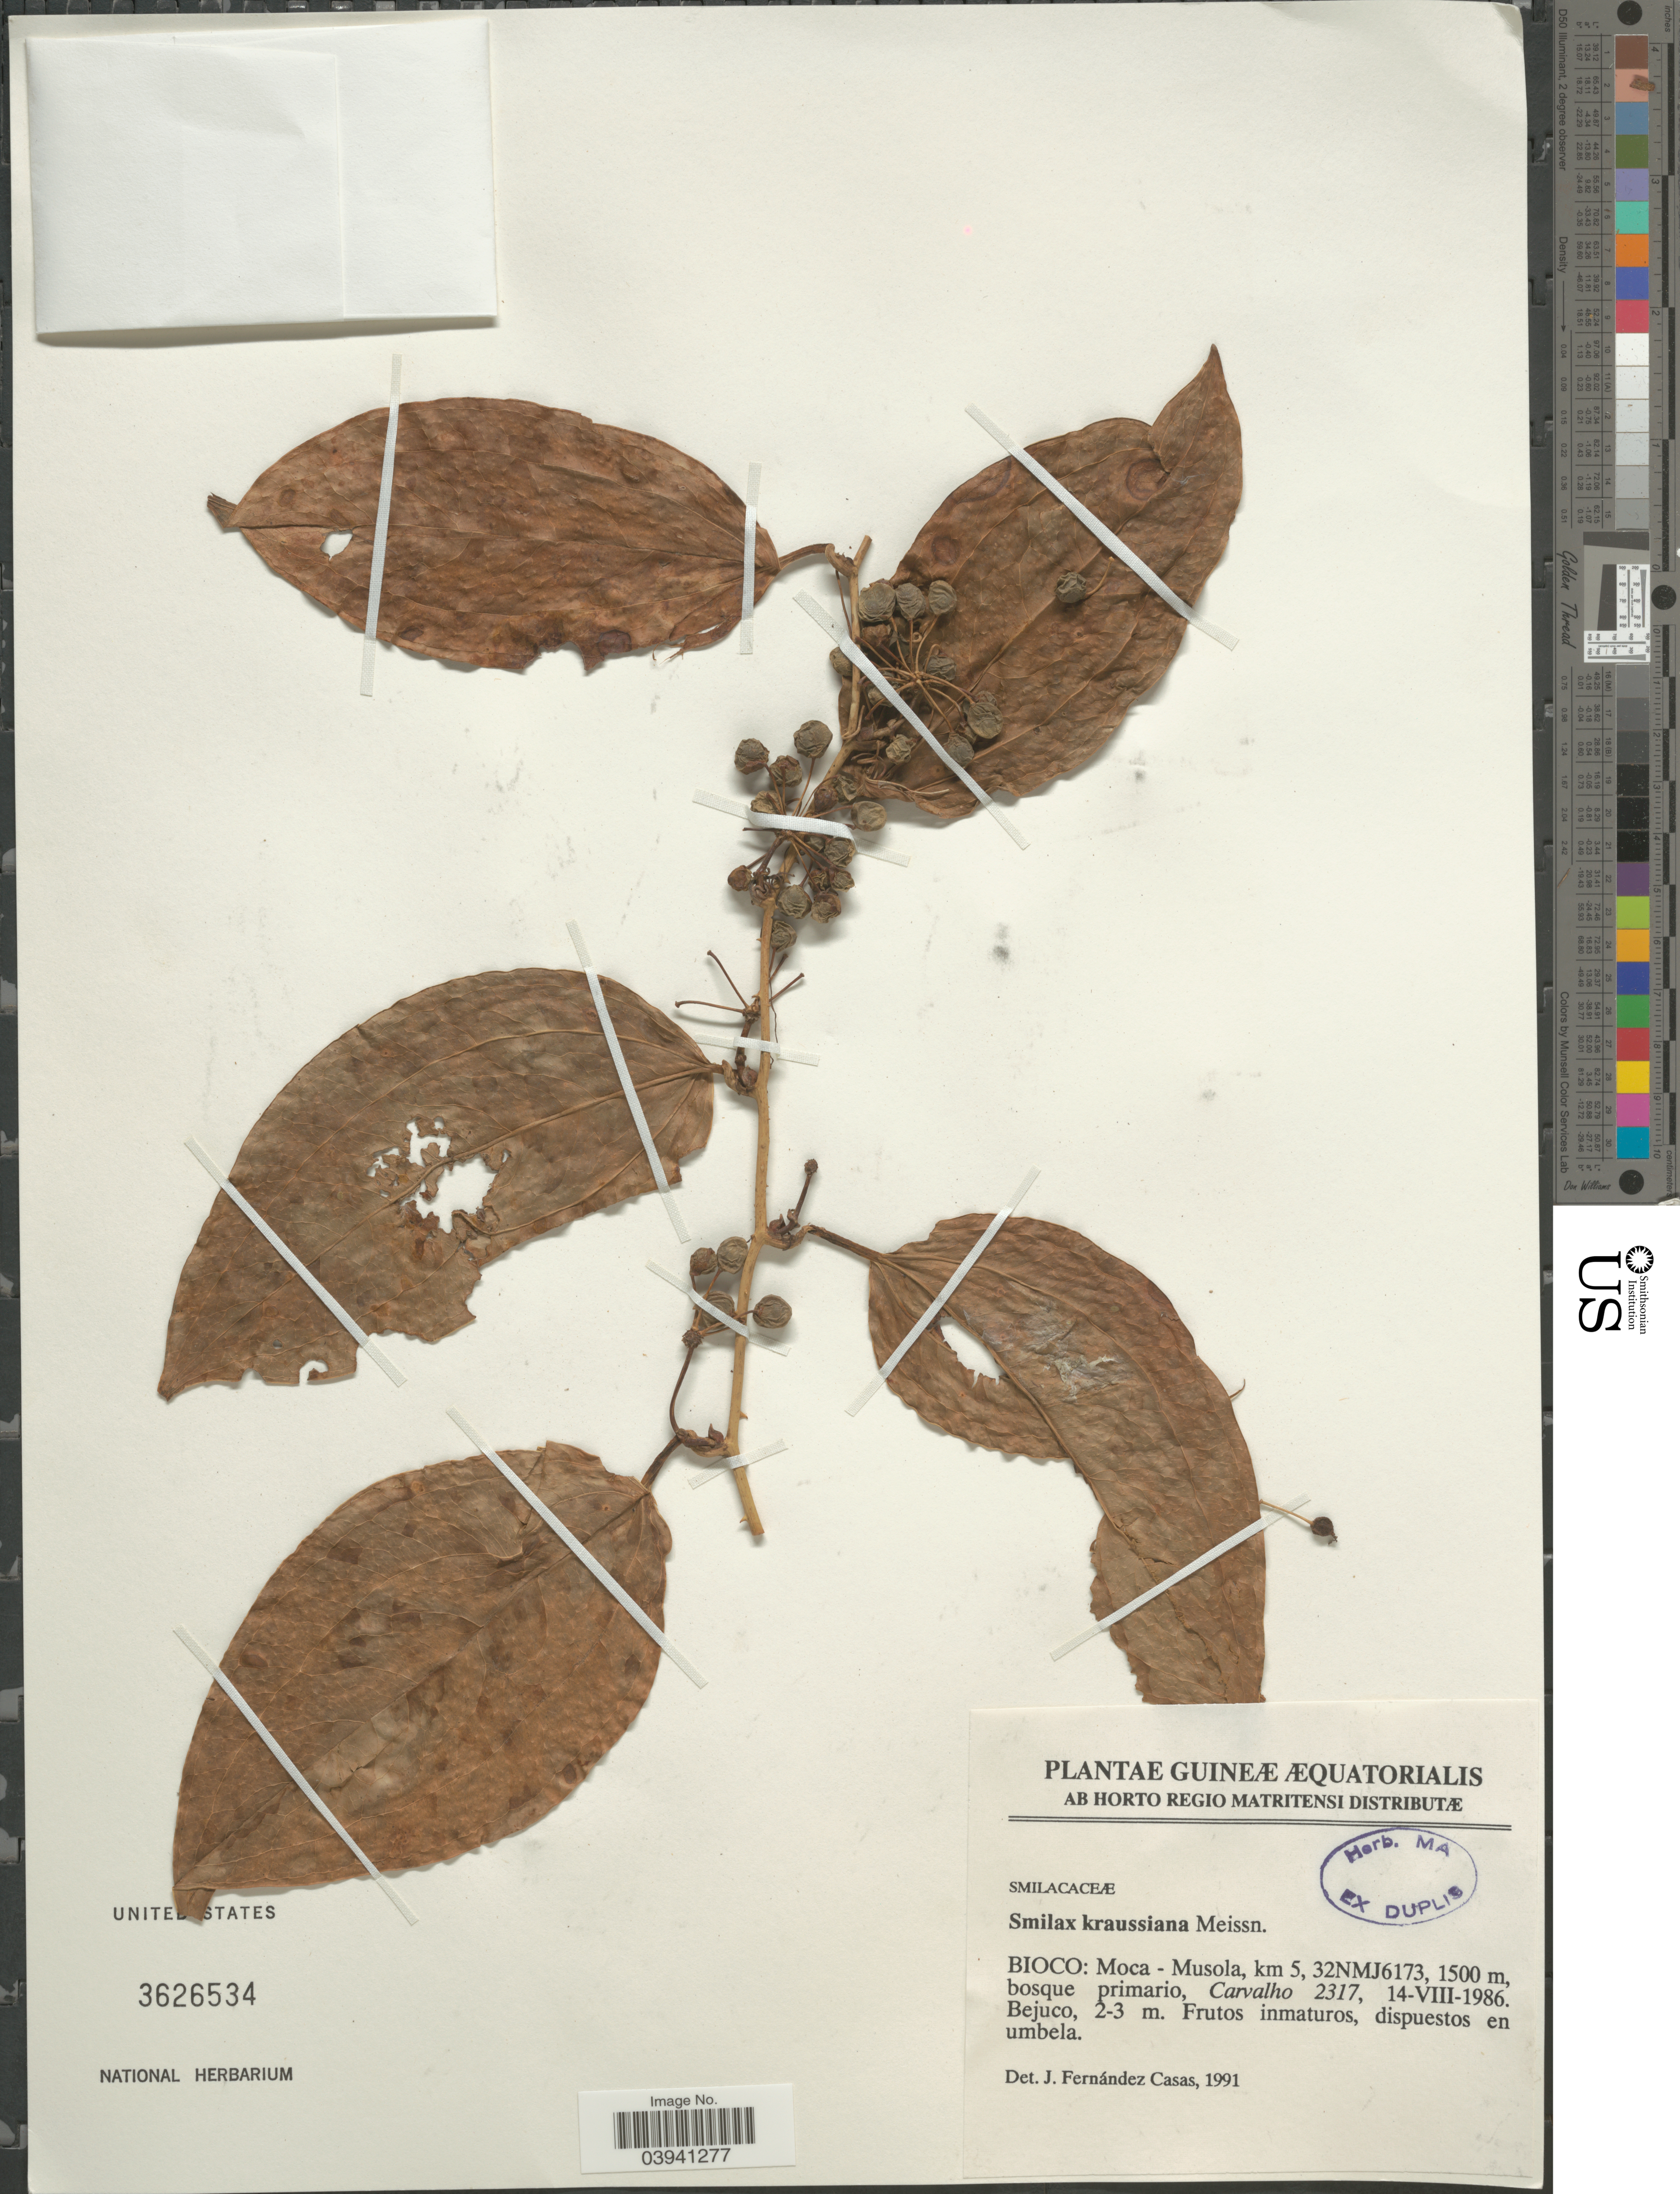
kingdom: Plantae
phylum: Tracheophyta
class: Liliopsida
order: Liliales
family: Smilacaceae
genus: Smilax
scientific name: Smilax kraussiana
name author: Meisn.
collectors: Carvalho, --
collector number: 2317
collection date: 1986-08-14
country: Equatorial Guinea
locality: Guineæ Æquatorialis. Bioco: Moca-Musola, km 5, 32NMJ6173.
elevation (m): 1500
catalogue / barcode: US 3626534